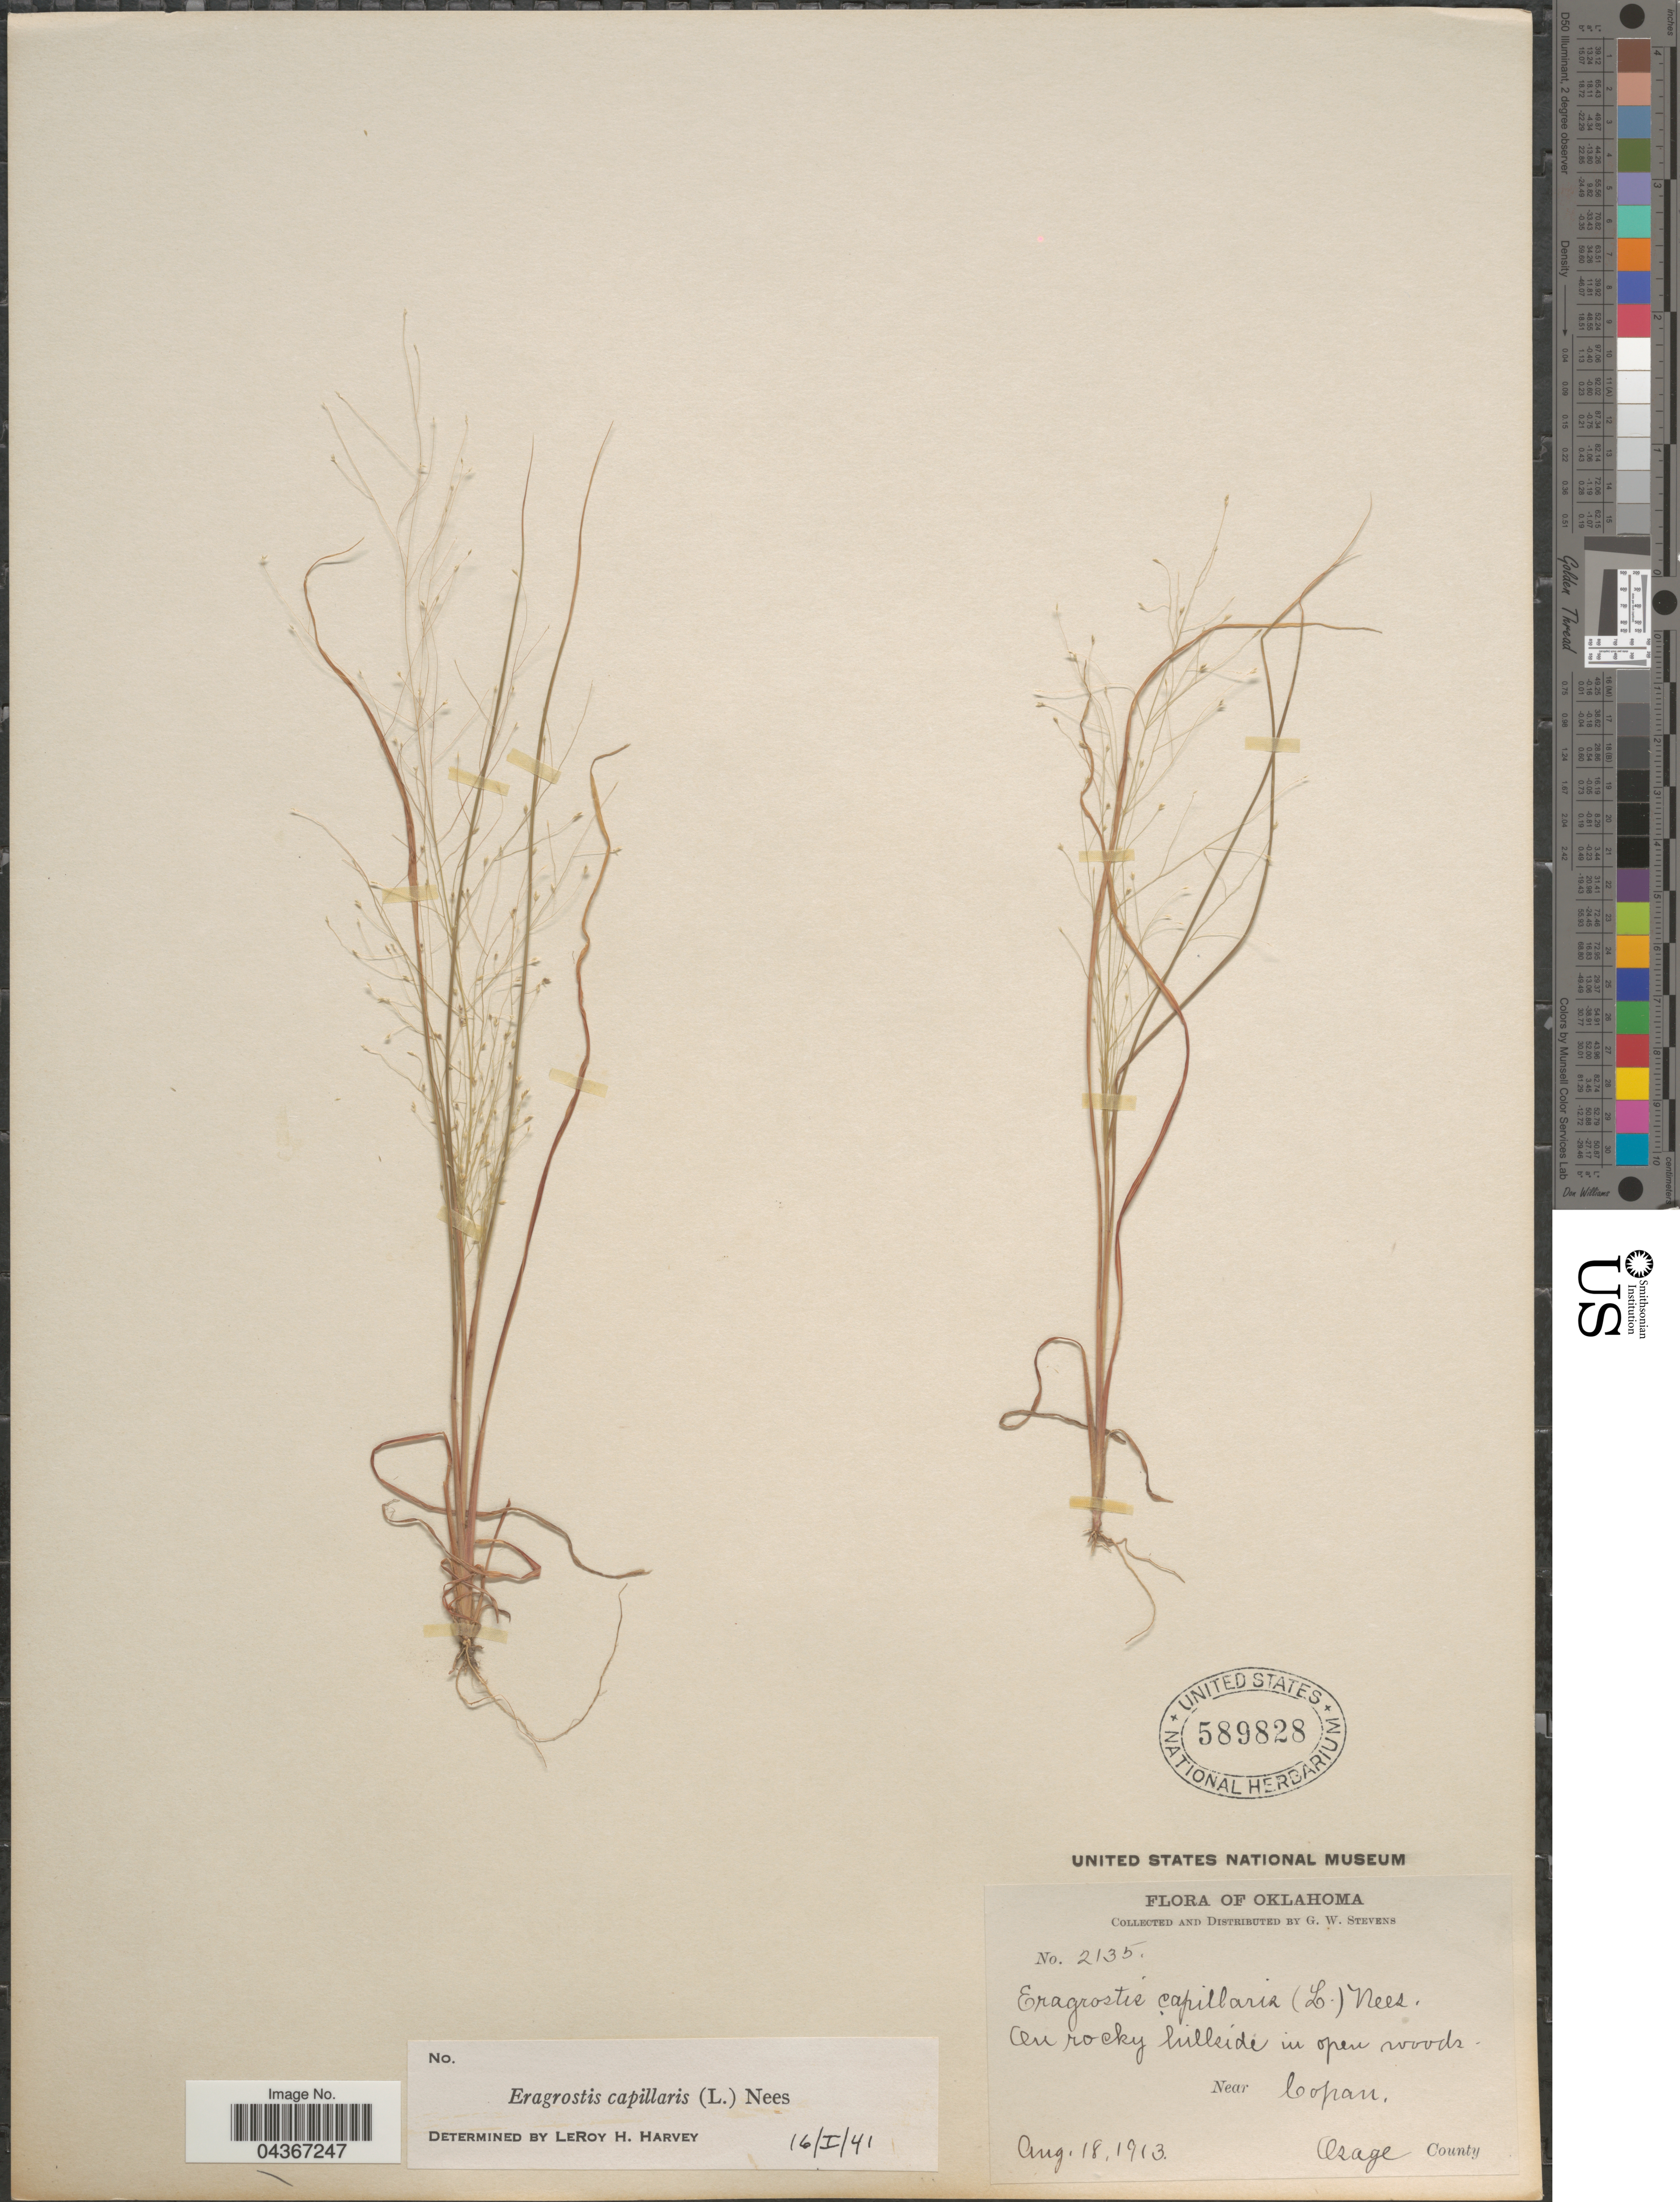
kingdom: Plantae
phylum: Tracheophyta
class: Liliopsida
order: Poales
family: Poaceae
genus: Eragrostis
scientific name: Eragrostis capillaris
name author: (L.) Nees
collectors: G. W. Stevens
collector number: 2135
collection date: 1913-08-18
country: United States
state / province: Oklahoma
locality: On rocky hillside in open woods. Near Copan. Osage County.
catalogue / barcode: US 589828